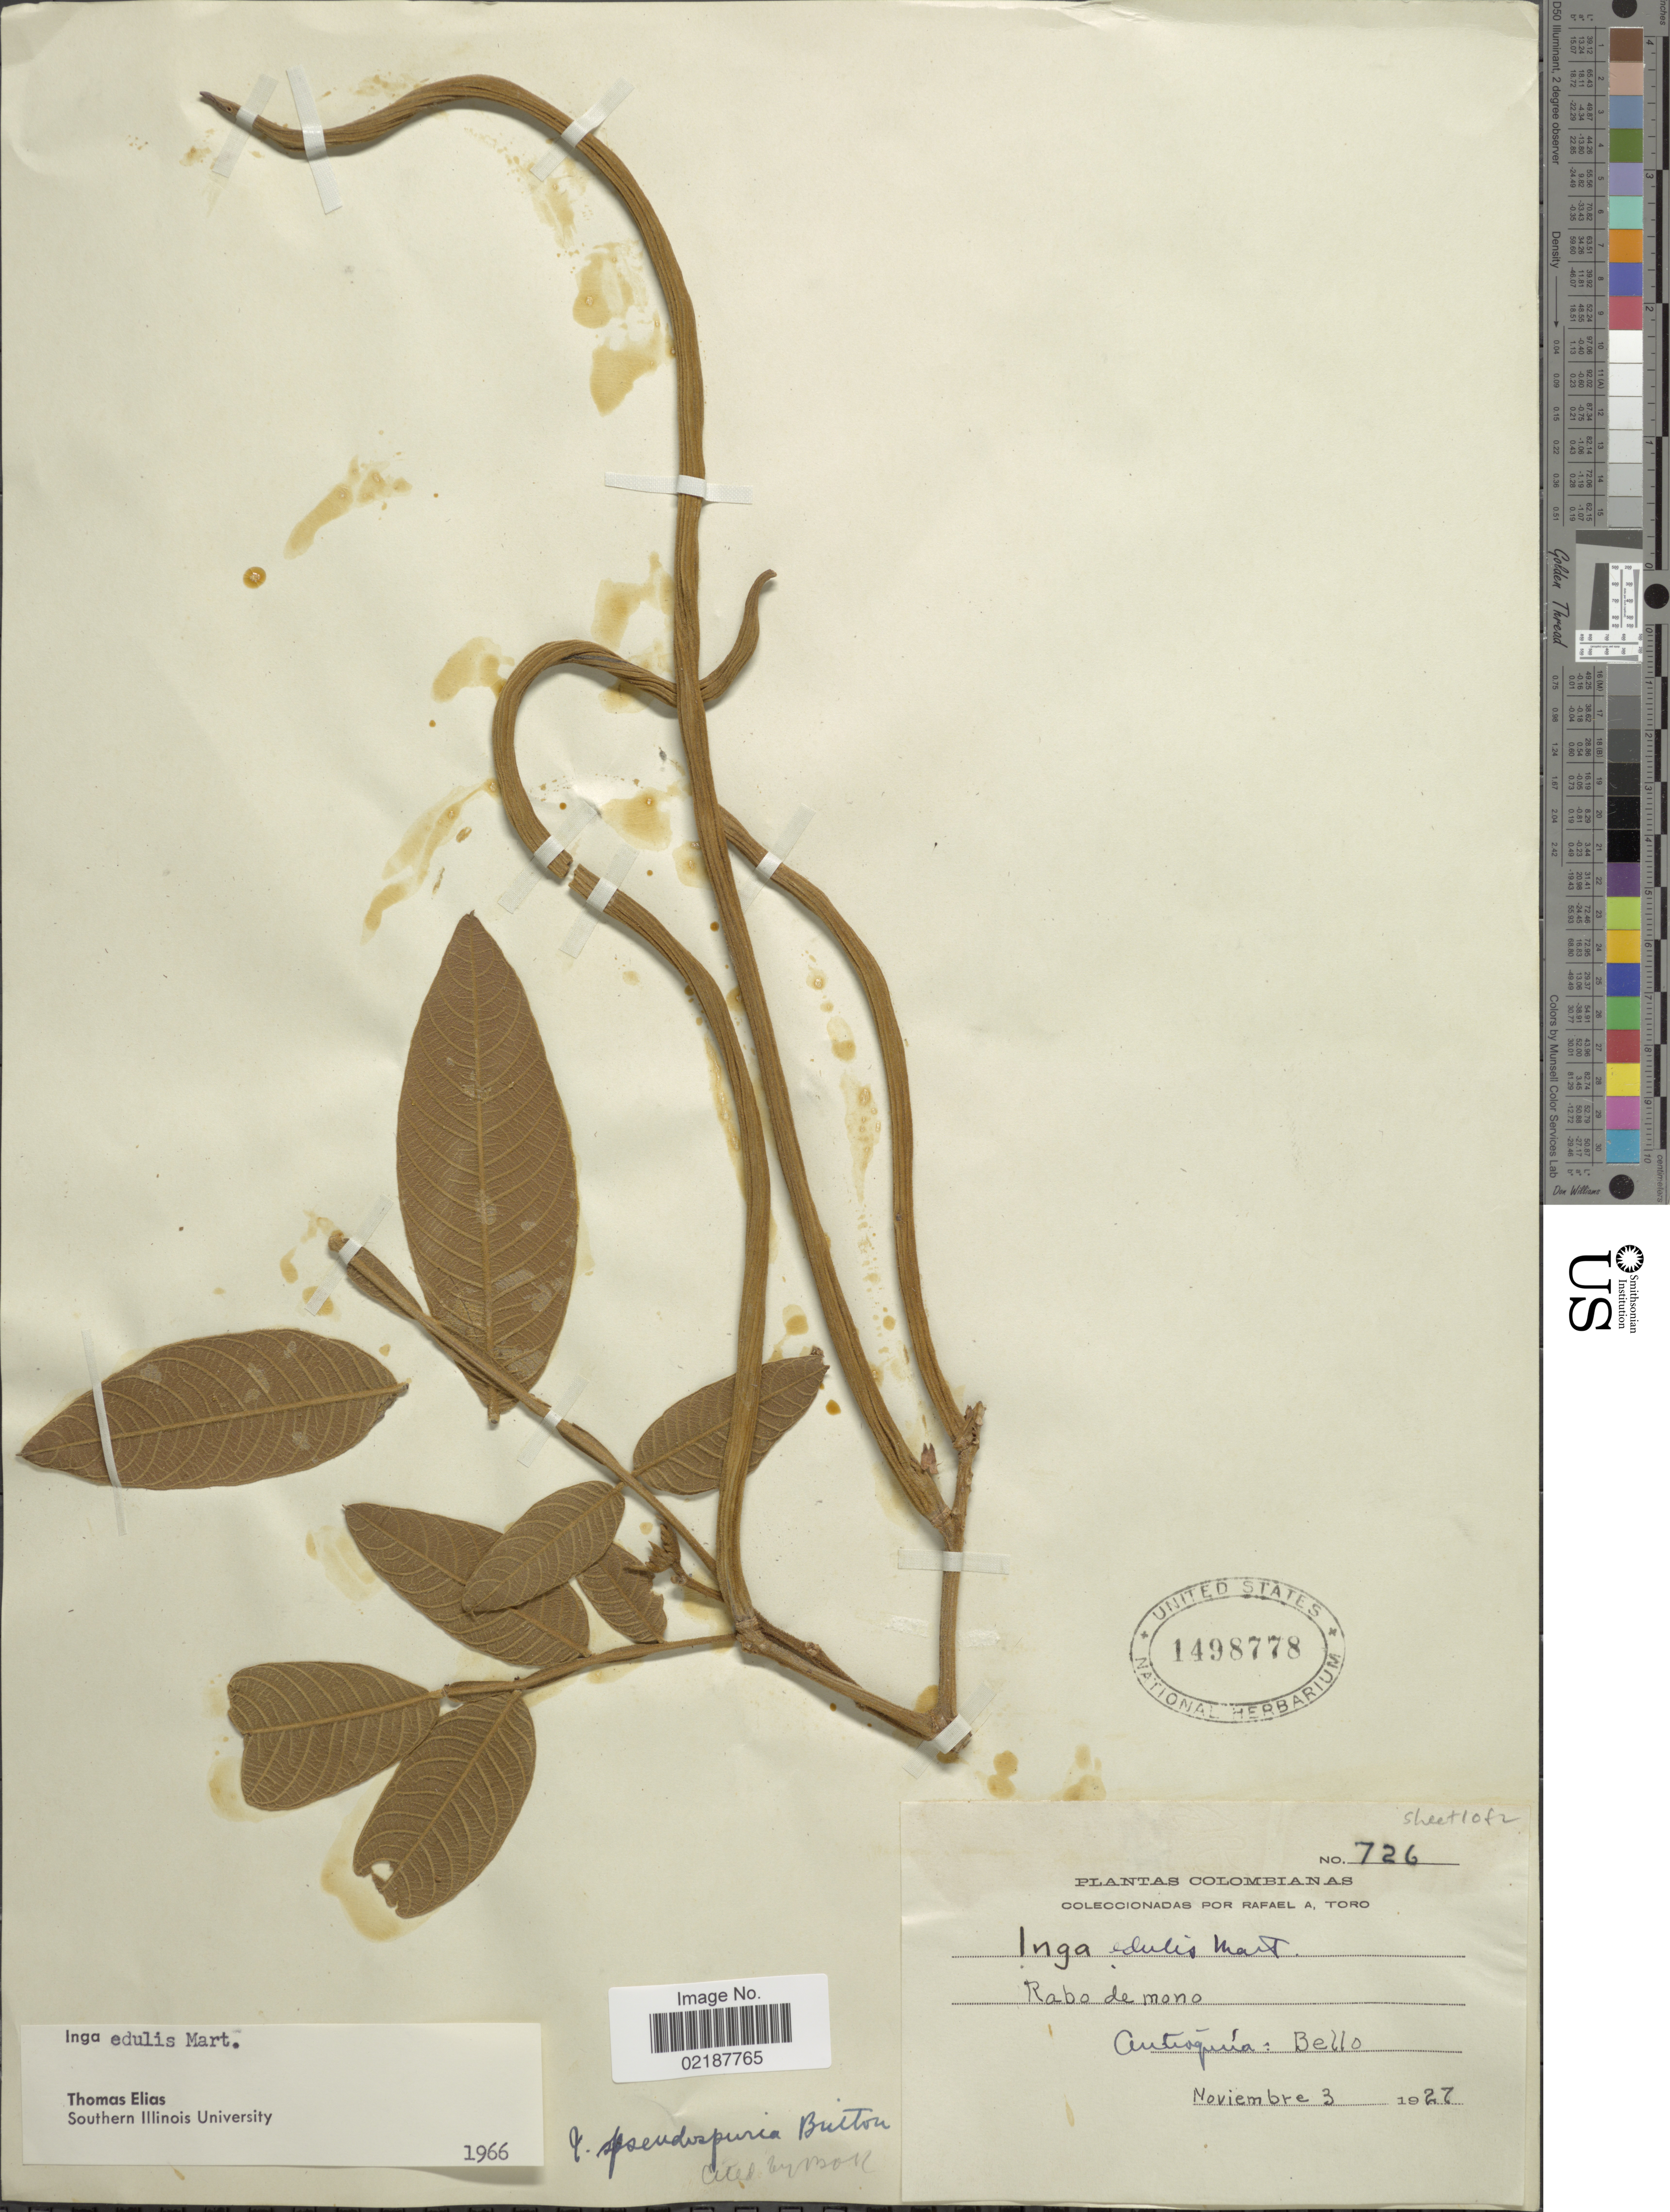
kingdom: Plantae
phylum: Tracheophyta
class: Magnoliopsida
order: Fabales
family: Fabaceae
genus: Inga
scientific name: Inga edulis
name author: Mart.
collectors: R. A. Toro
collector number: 726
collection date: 1927-11-03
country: Colombia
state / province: Antioquia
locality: Rabo de mono, Antioquia: Bello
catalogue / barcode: US 1498778